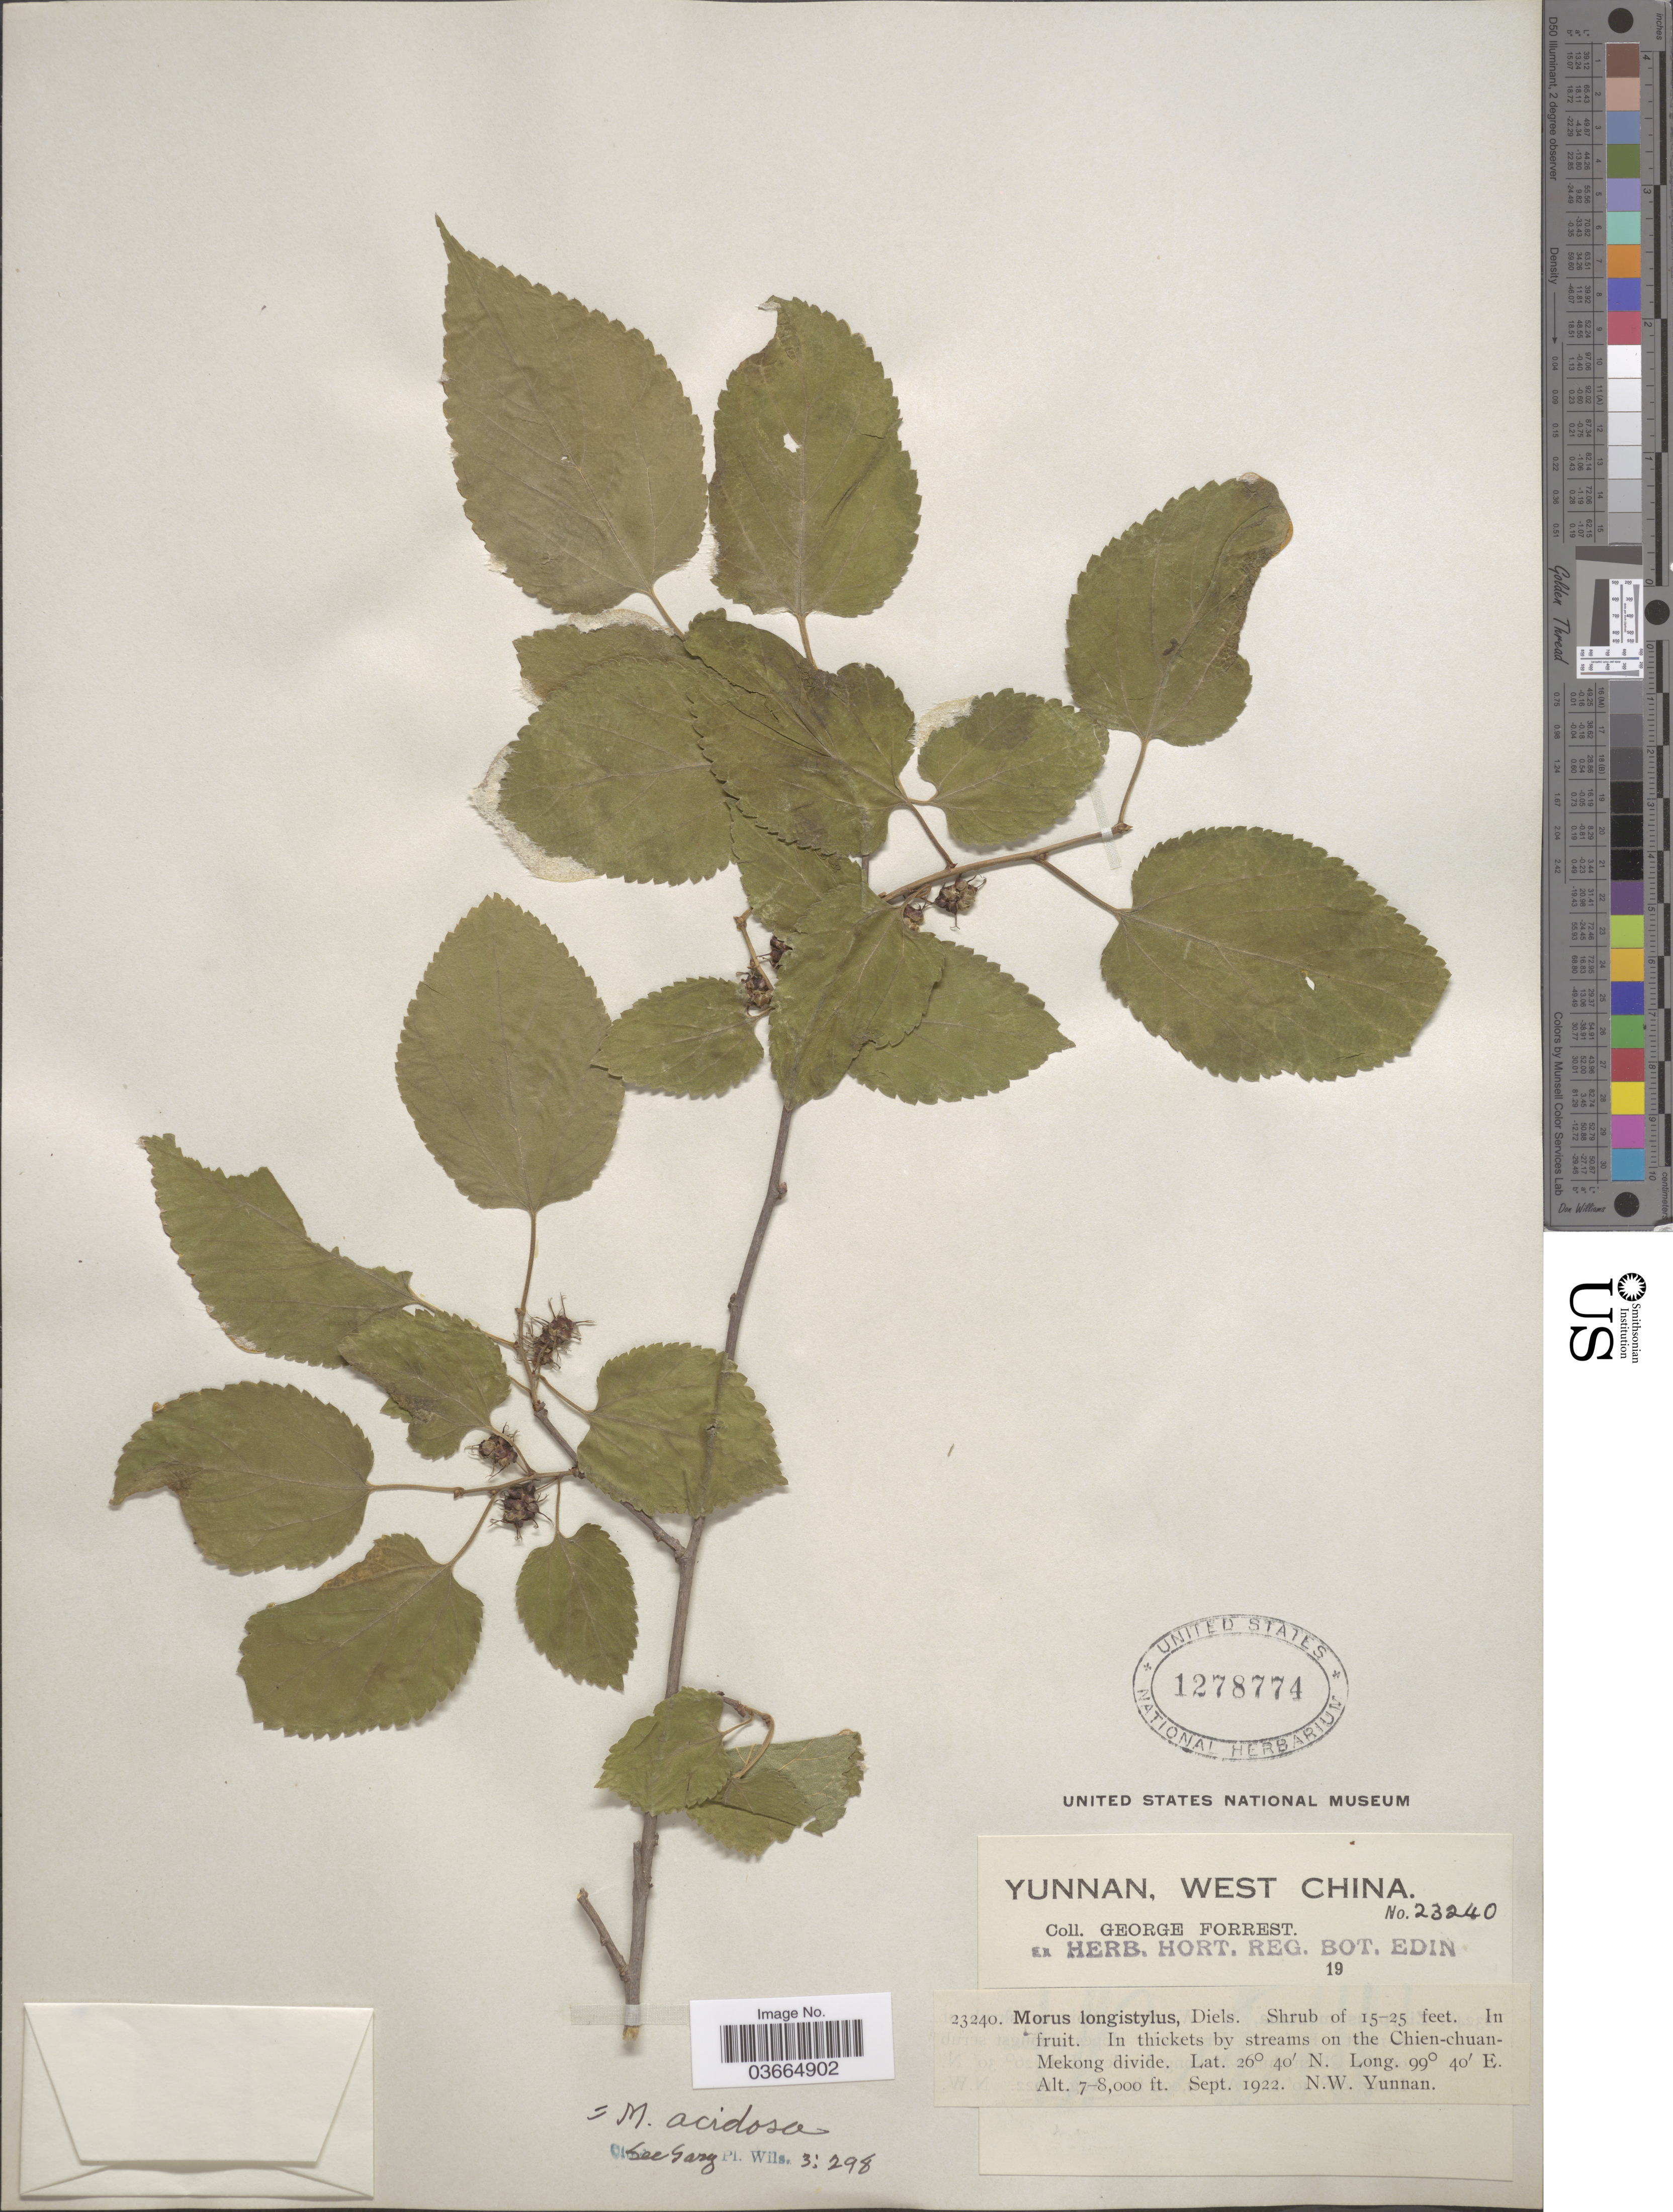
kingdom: Plantae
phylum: Tracheophyta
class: Magnoliopsida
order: Rosales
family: Moraceae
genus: Morus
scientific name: Morus acidosa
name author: Griff.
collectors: G. Forrest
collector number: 23240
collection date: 1922-09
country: China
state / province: Yunnan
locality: West China. In thickets by streams on the Chien-chuan-Mekong divide. N.W. Yunnan.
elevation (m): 2134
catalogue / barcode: US 1278774